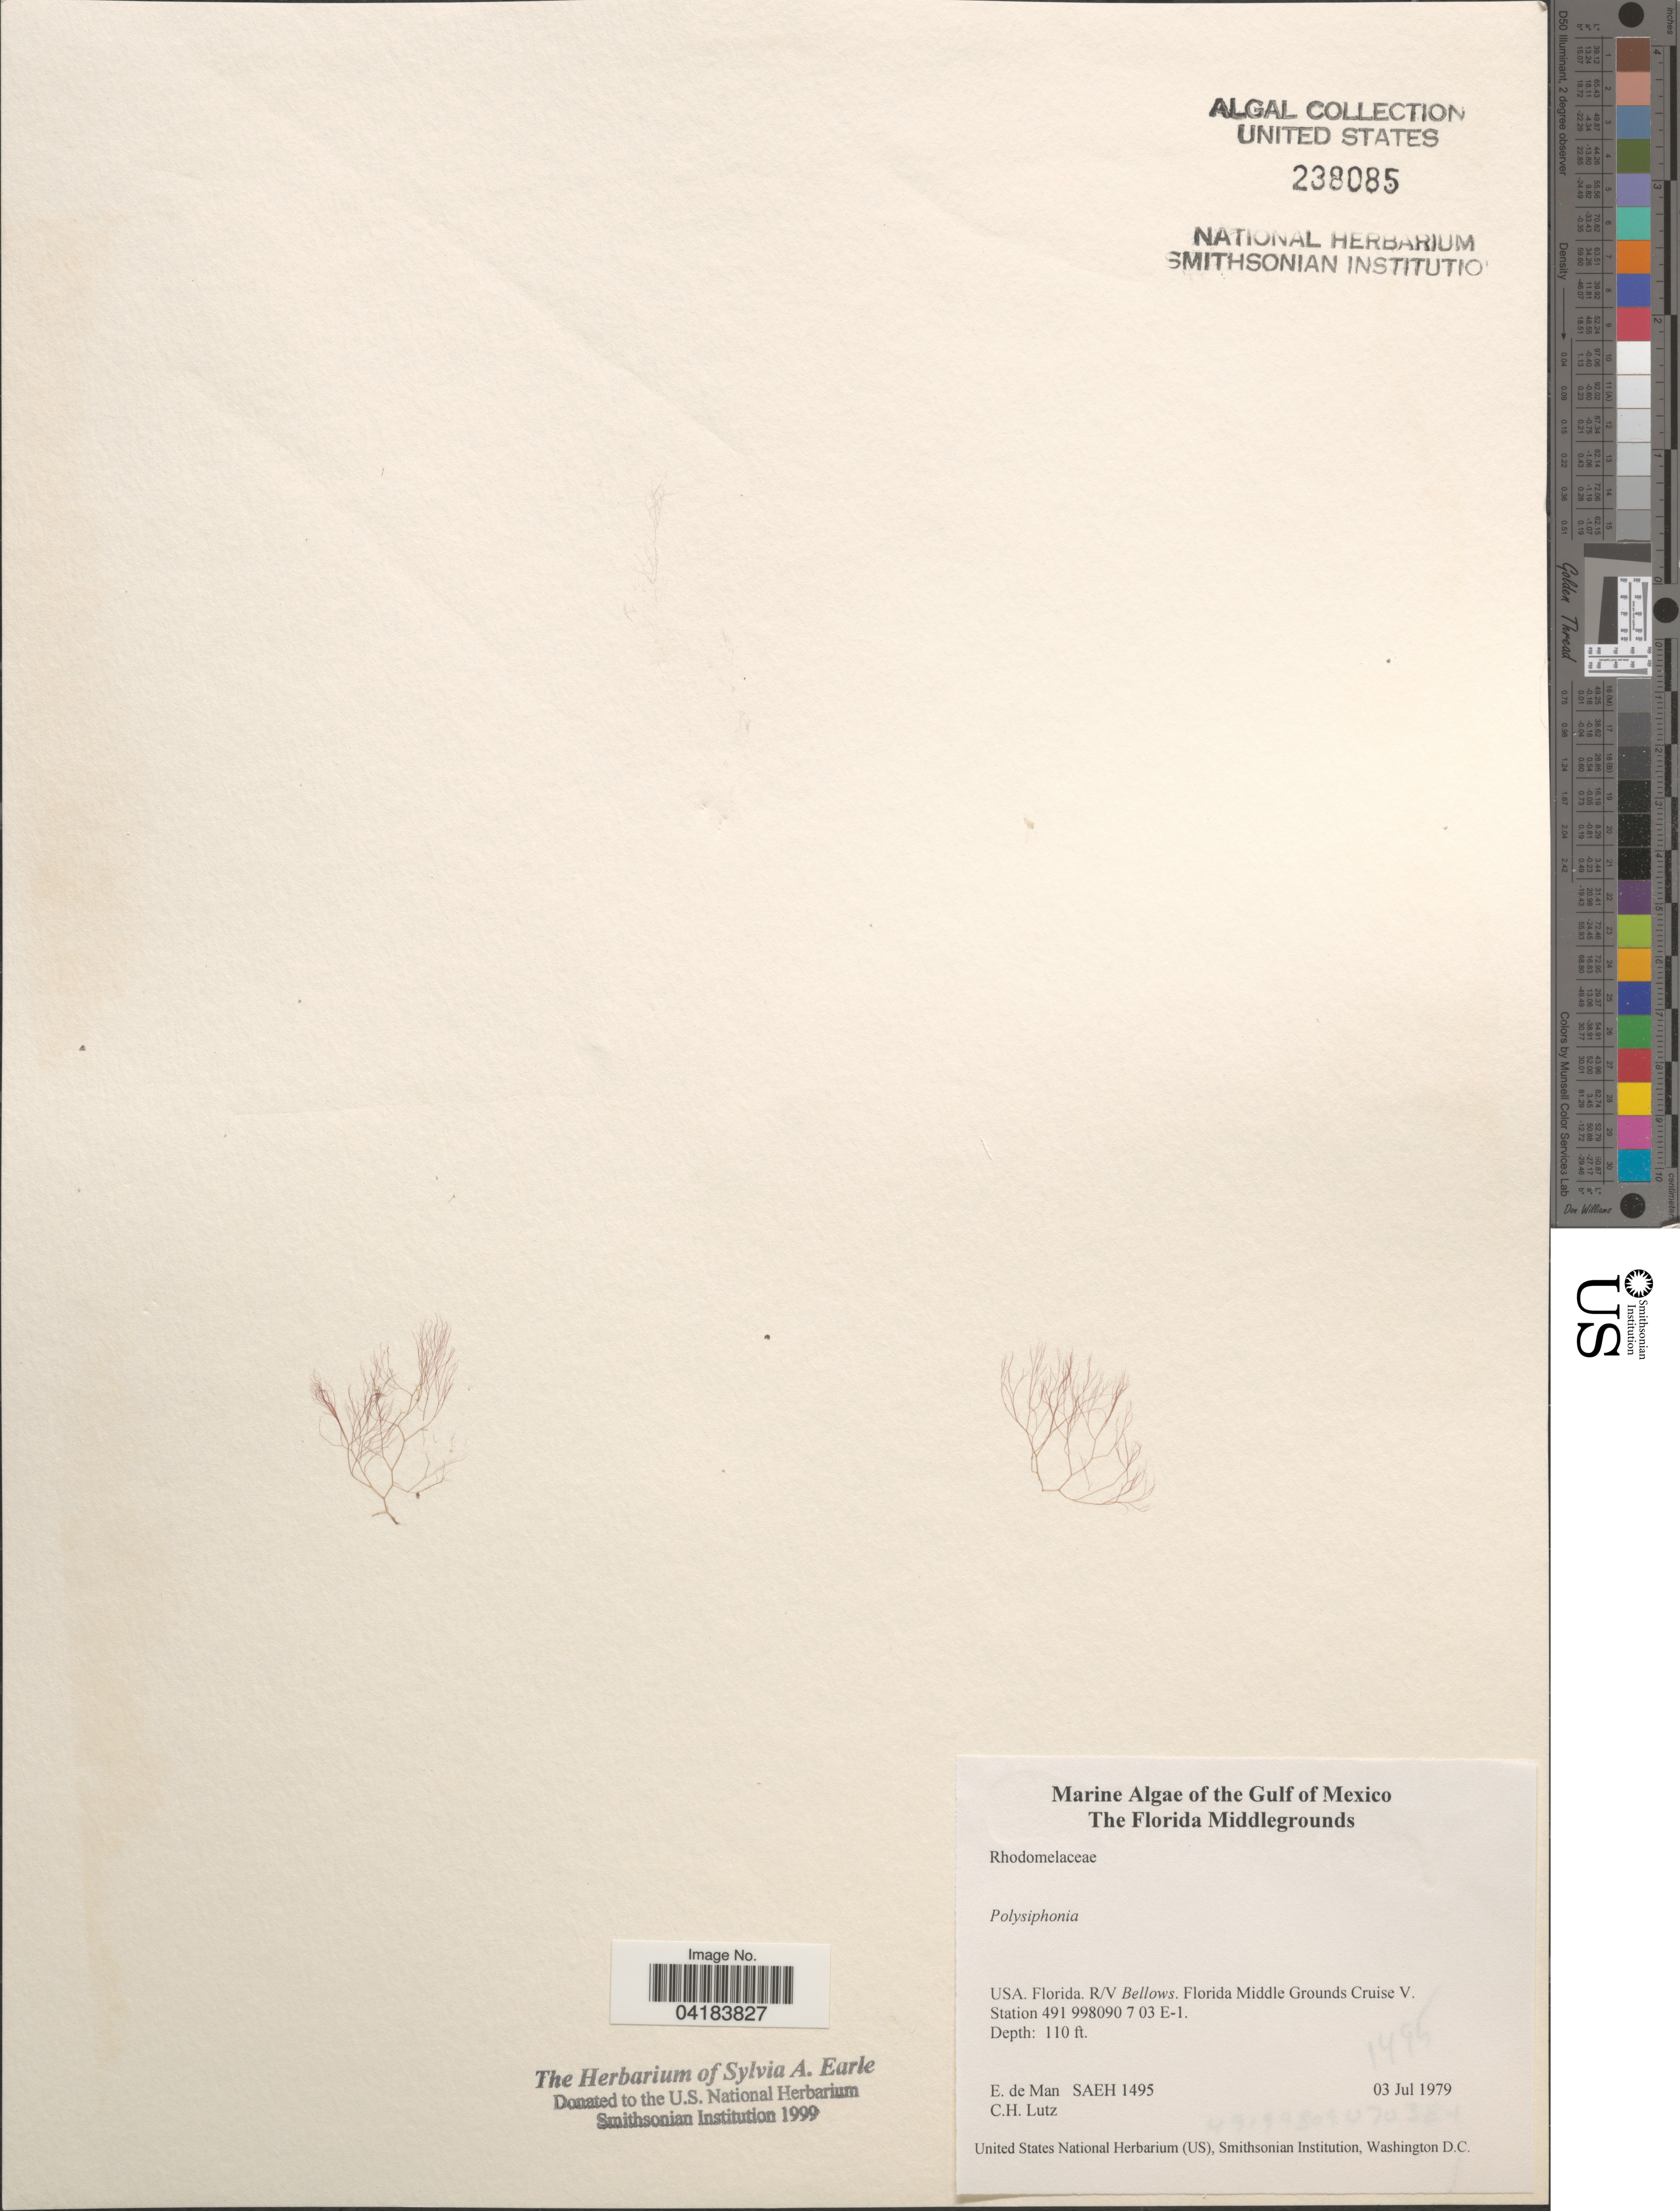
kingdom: Plantae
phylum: Rhodophyta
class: Florideophyceae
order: Ceramiales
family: Rhodomelaceae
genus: Polysiphonia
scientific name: Polysiphonia sp.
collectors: E. de Man & C. Lutz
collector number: SAEH1495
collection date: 1979-07-03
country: United States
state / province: Florida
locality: Gulf of Mexico. R/V Bellows. Florida Middle Grounds Cruise V. Station 491 998090 7 03 E-1.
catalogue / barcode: US 238085